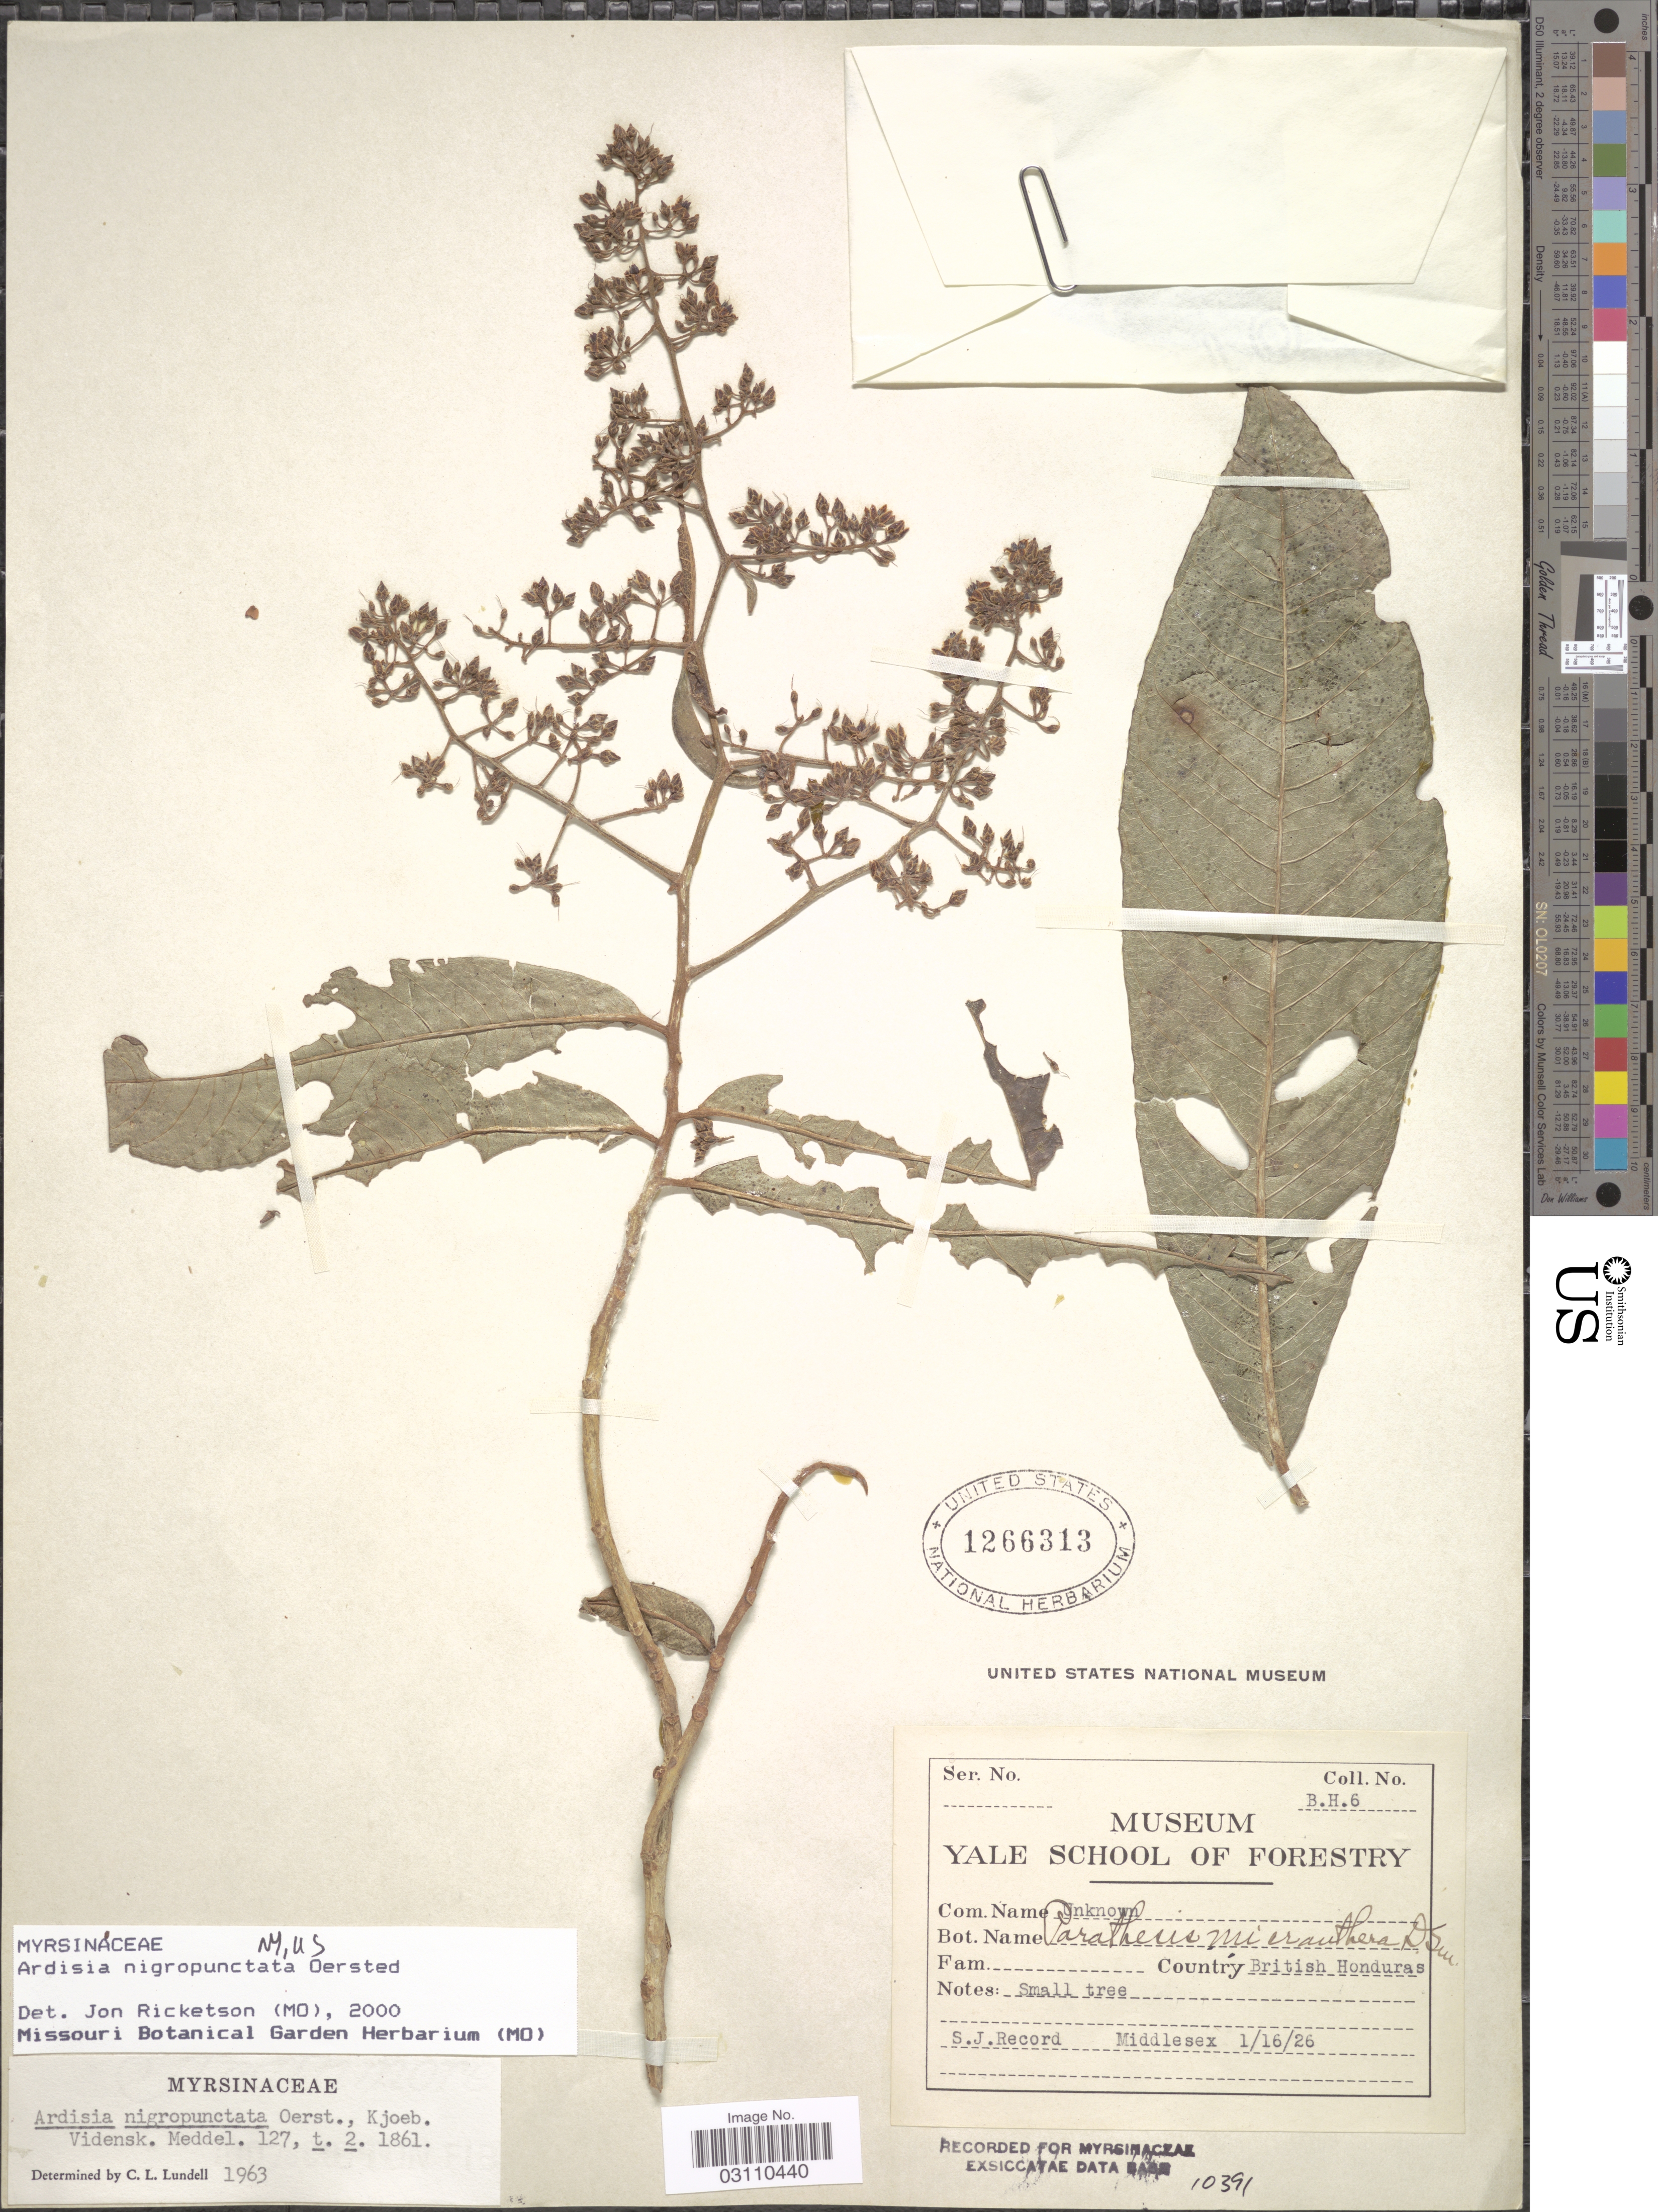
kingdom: Plantae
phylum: Tracheophyta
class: Magnoliopsida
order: Ericales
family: Primulaceae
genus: Ardisia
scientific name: Ardisia nigropunctata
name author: Oerst.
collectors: S. J. Record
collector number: BH6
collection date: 1926-01-16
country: Belize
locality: British Honduras. Middlesex.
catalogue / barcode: US 1266313